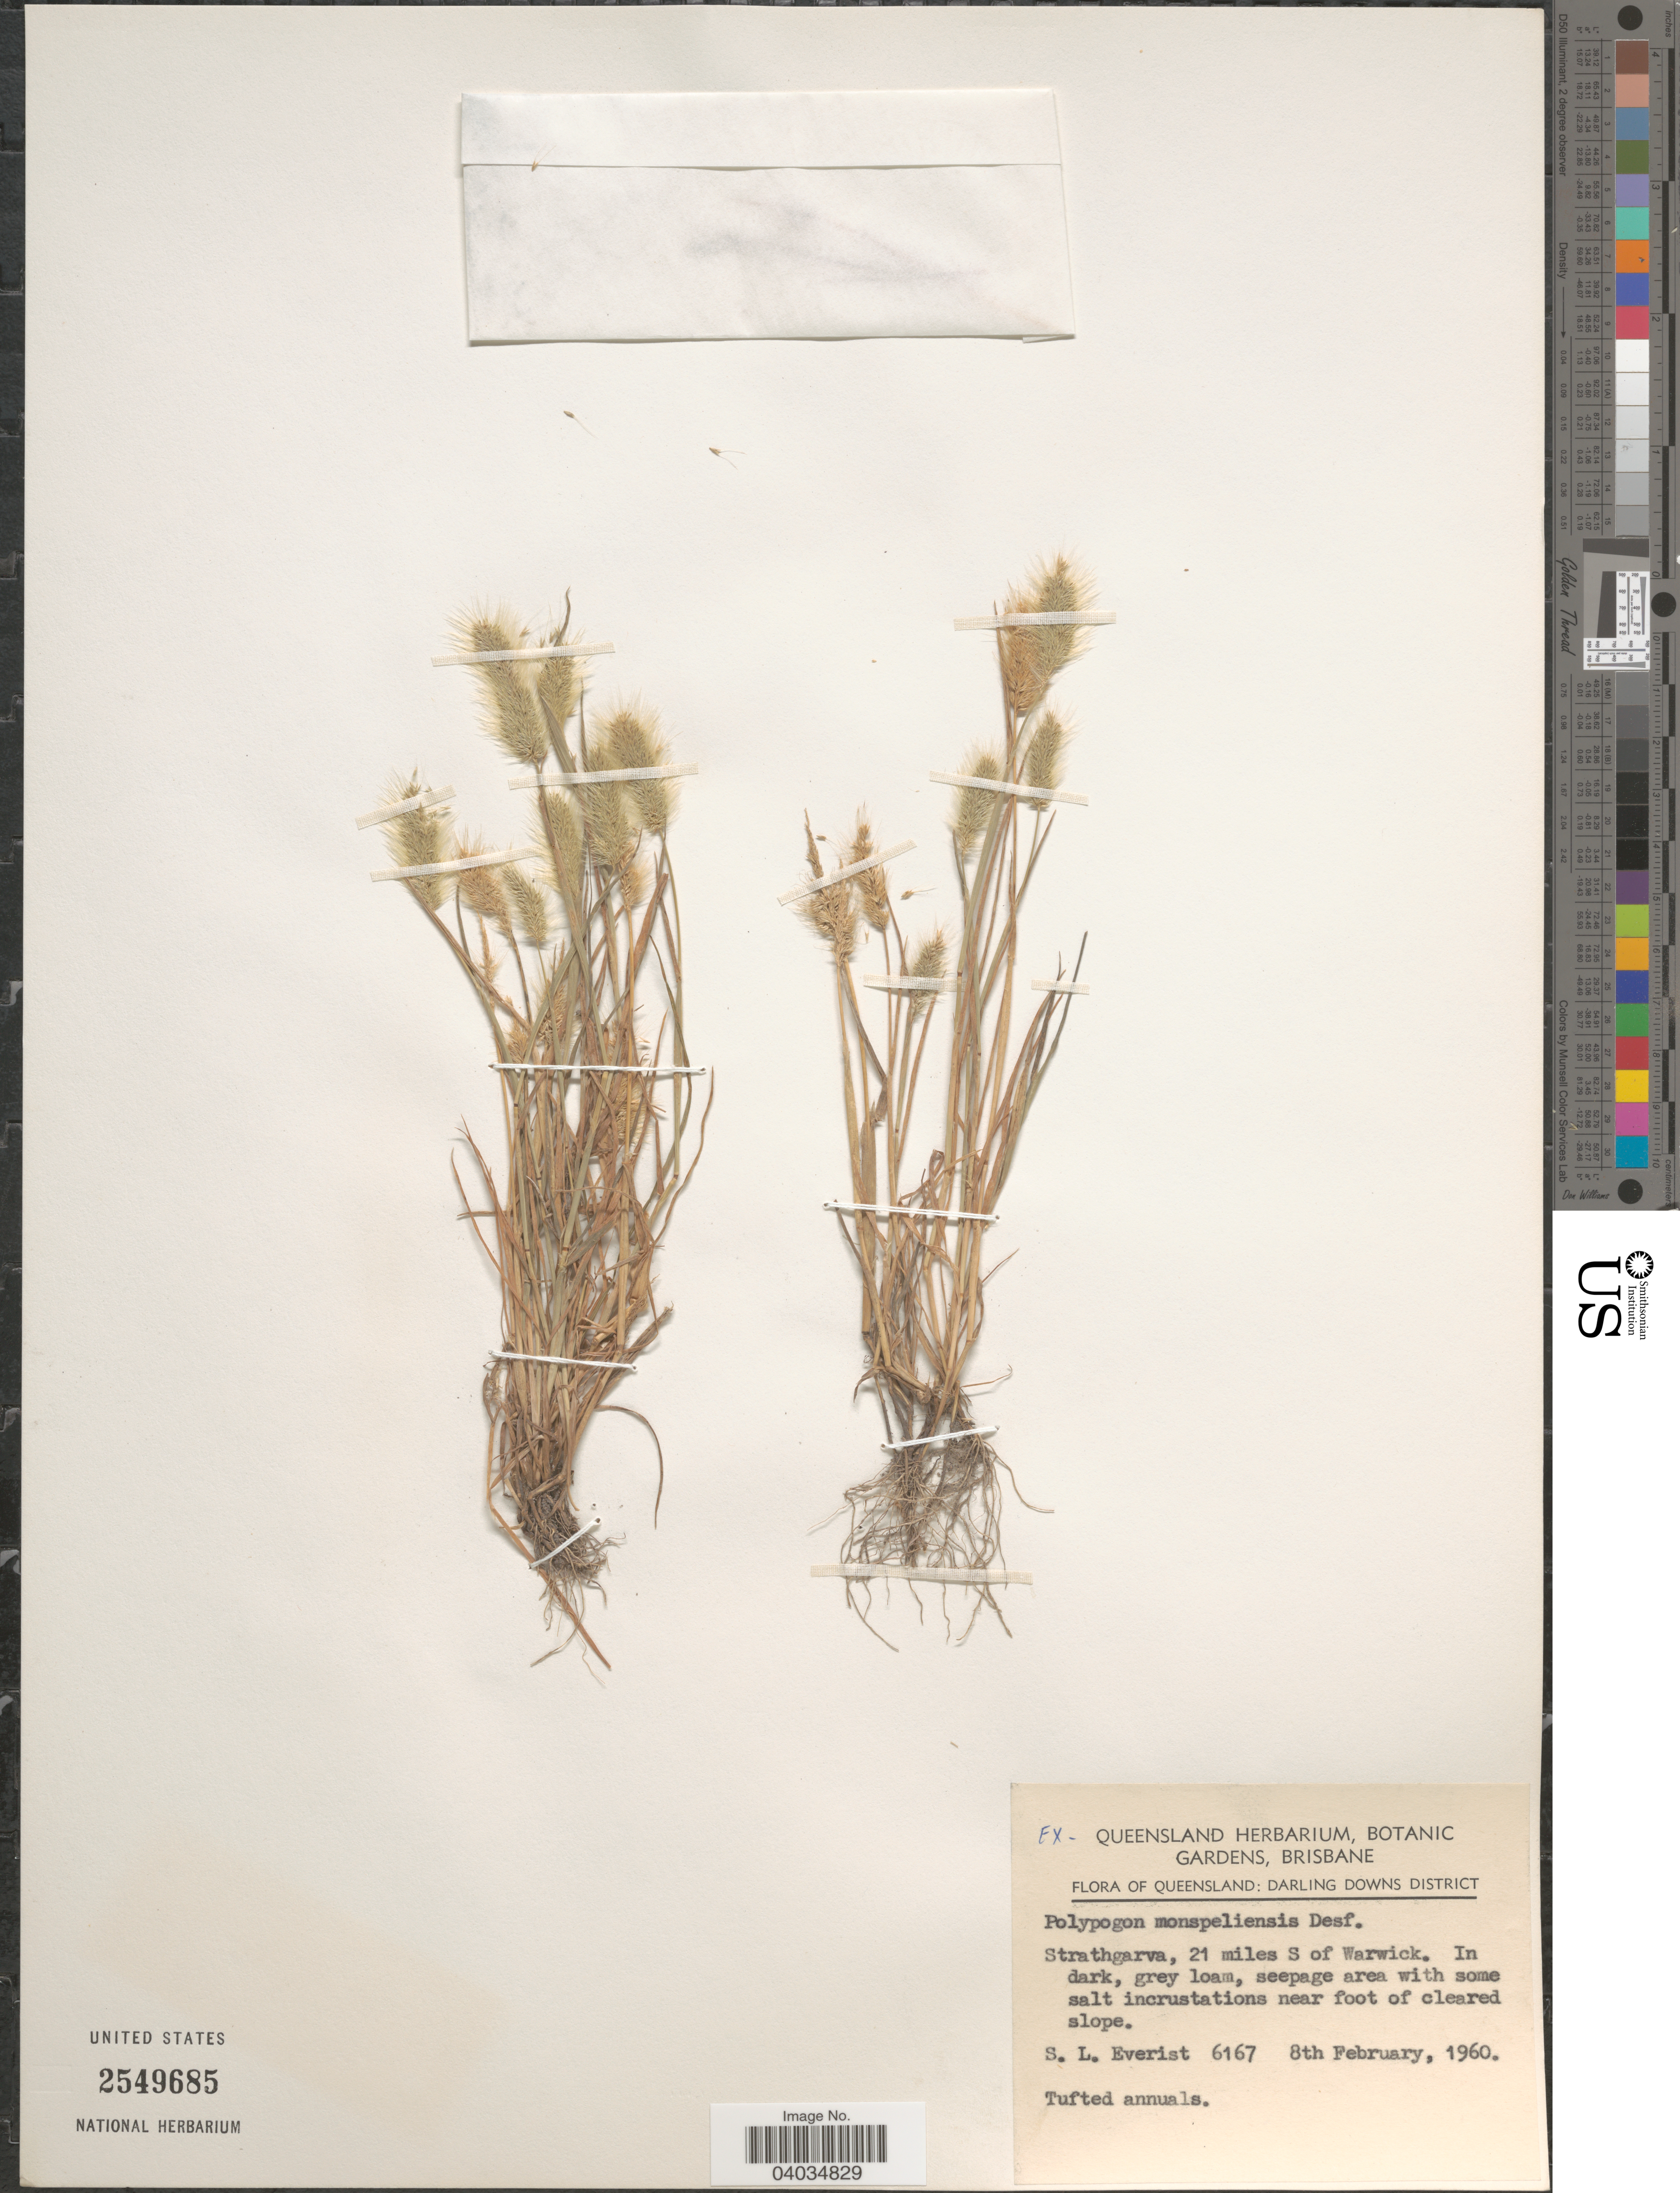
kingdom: Plantae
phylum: Tracheophyta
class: Liliopsida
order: Poales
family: Poaceae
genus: Polypogon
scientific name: Polypogon monspeliensis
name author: (L.) Desf.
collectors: S. Everist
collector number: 6167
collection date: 1960-02-08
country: Australia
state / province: Queensland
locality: Darling Downs District. Strathgarva, 21 miles S of Warwick.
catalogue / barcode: US 2549685